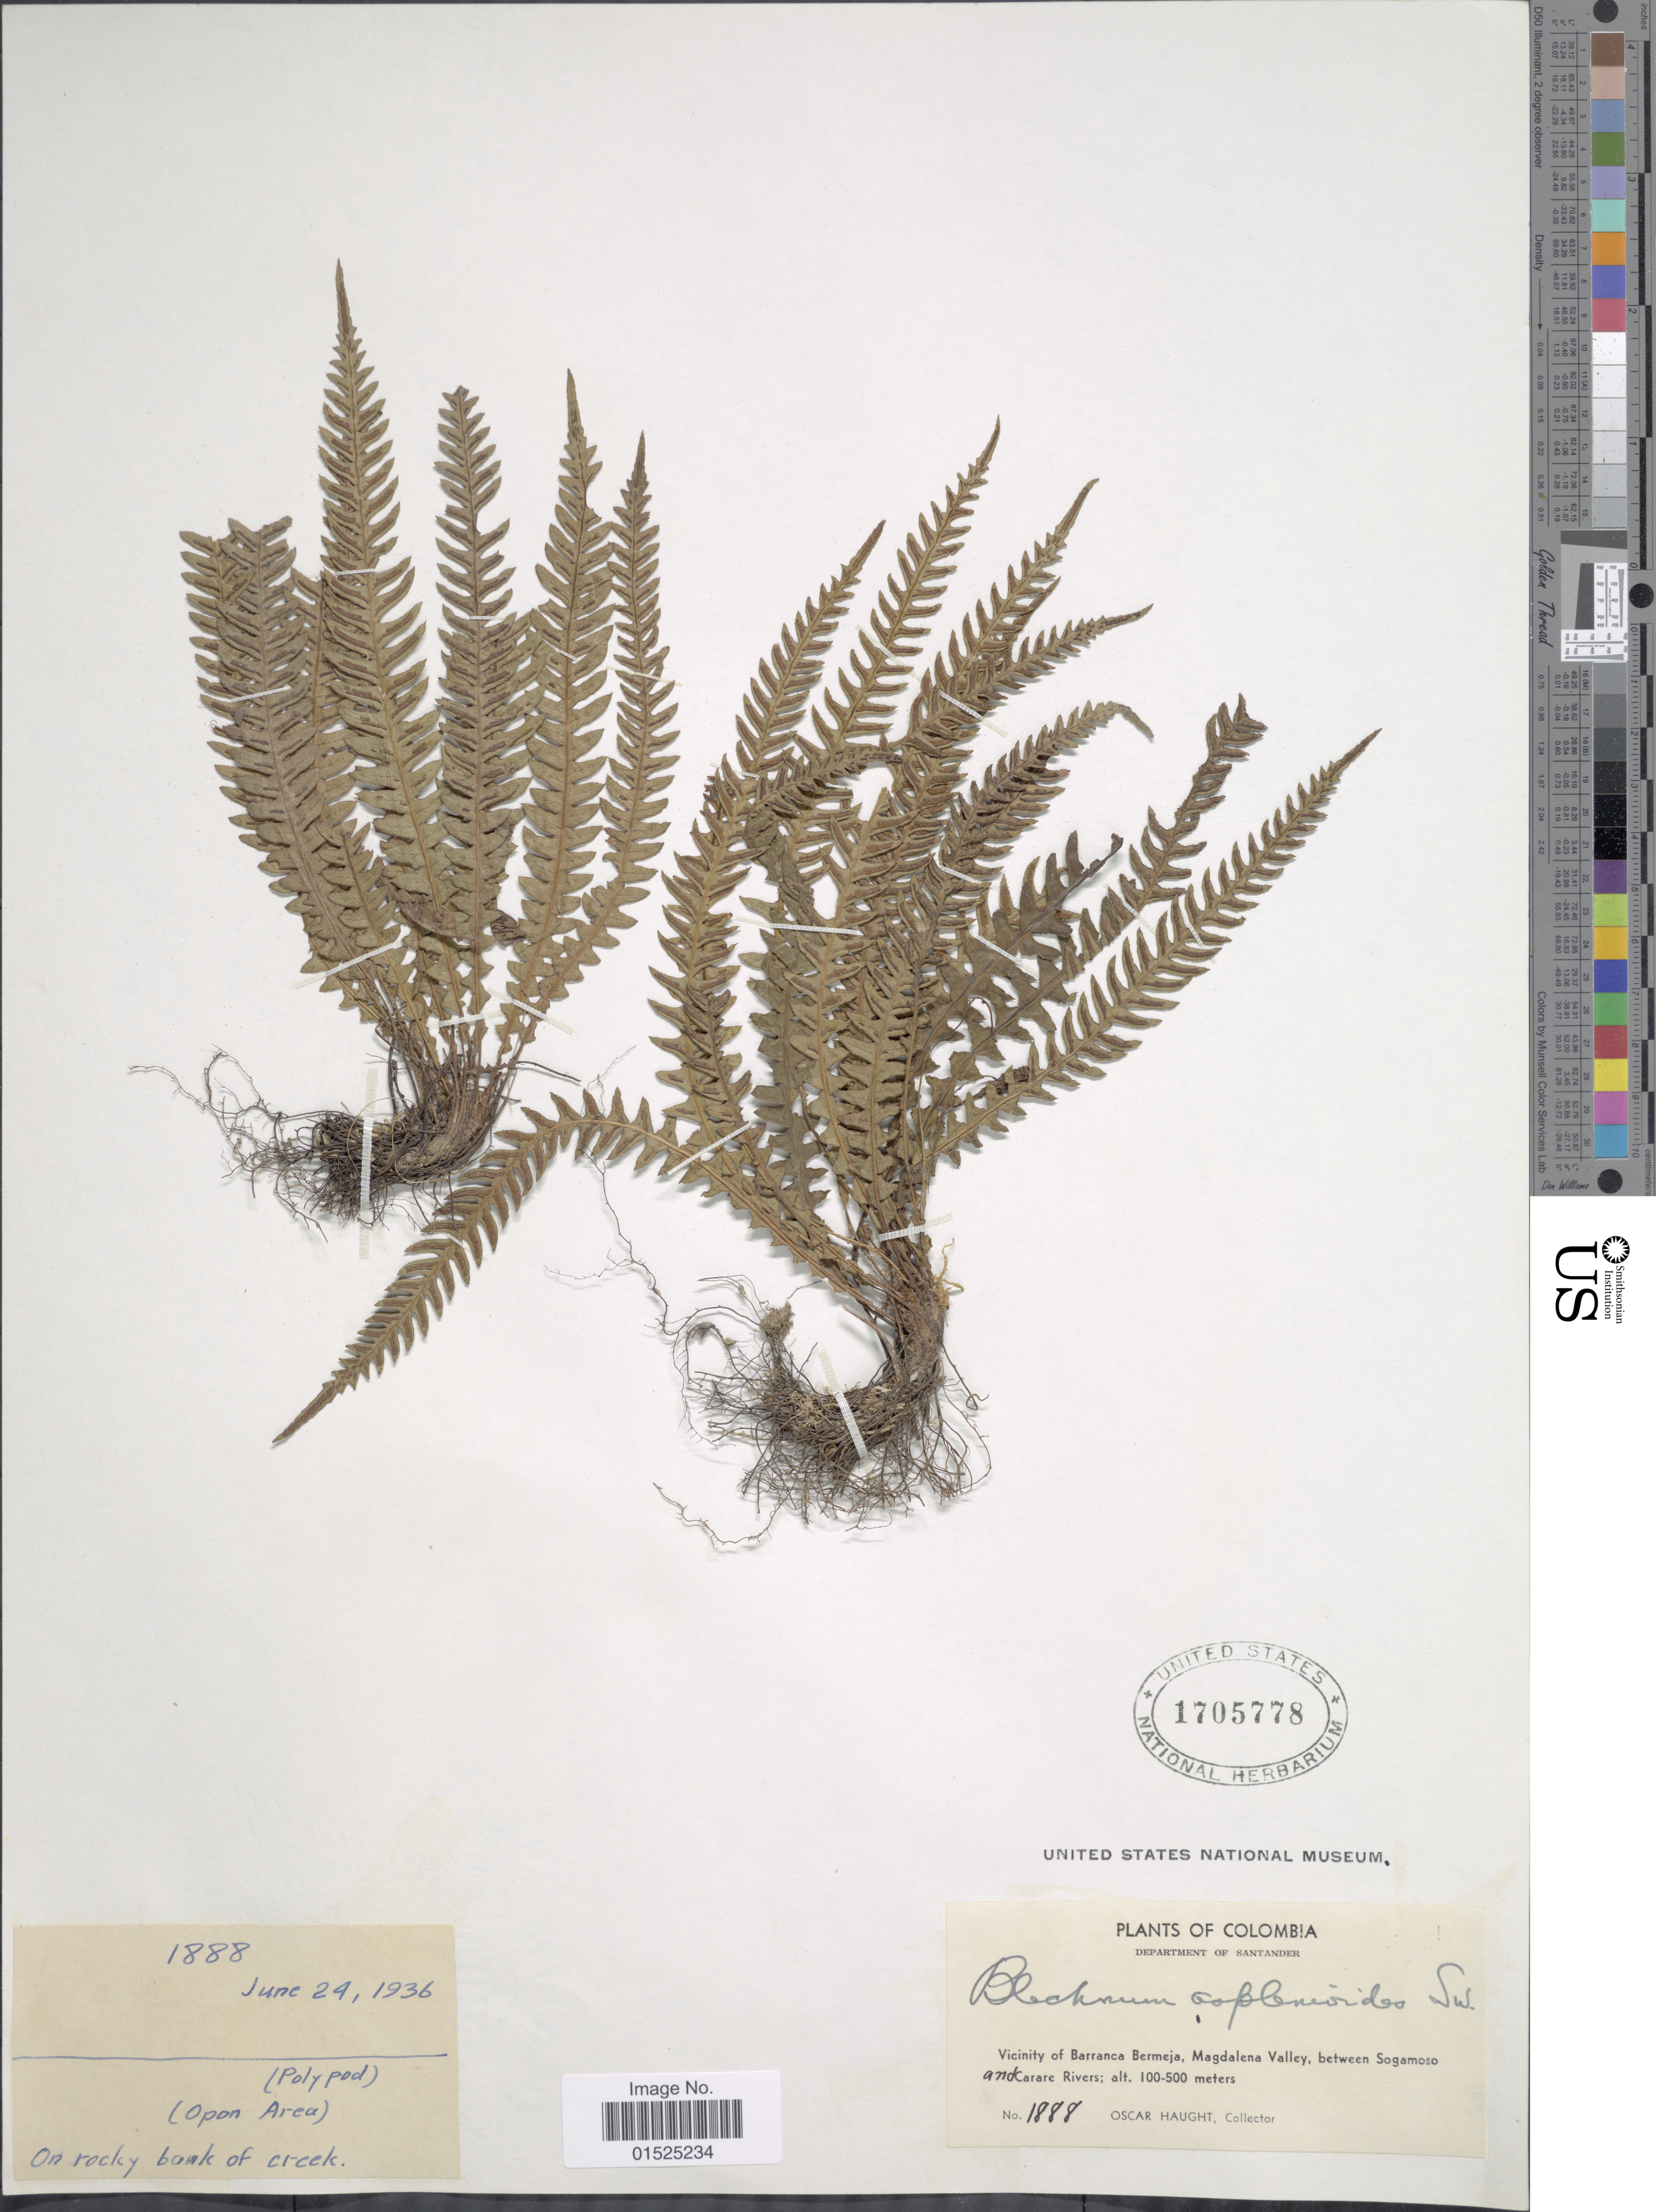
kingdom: Plantae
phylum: Tracheophyta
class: Polypodiopsida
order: Polypodiales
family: Blechnaceae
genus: Blechnum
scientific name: Blechnum asplenioides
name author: Sw.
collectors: O. L. Haught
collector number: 1888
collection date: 1936-06-24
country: Colombia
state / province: Santander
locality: Vicinity of Barranca Bermeja, Magdalena Valley, between Sogamoso and Carare Rivers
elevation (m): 100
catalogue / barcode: US 1705778